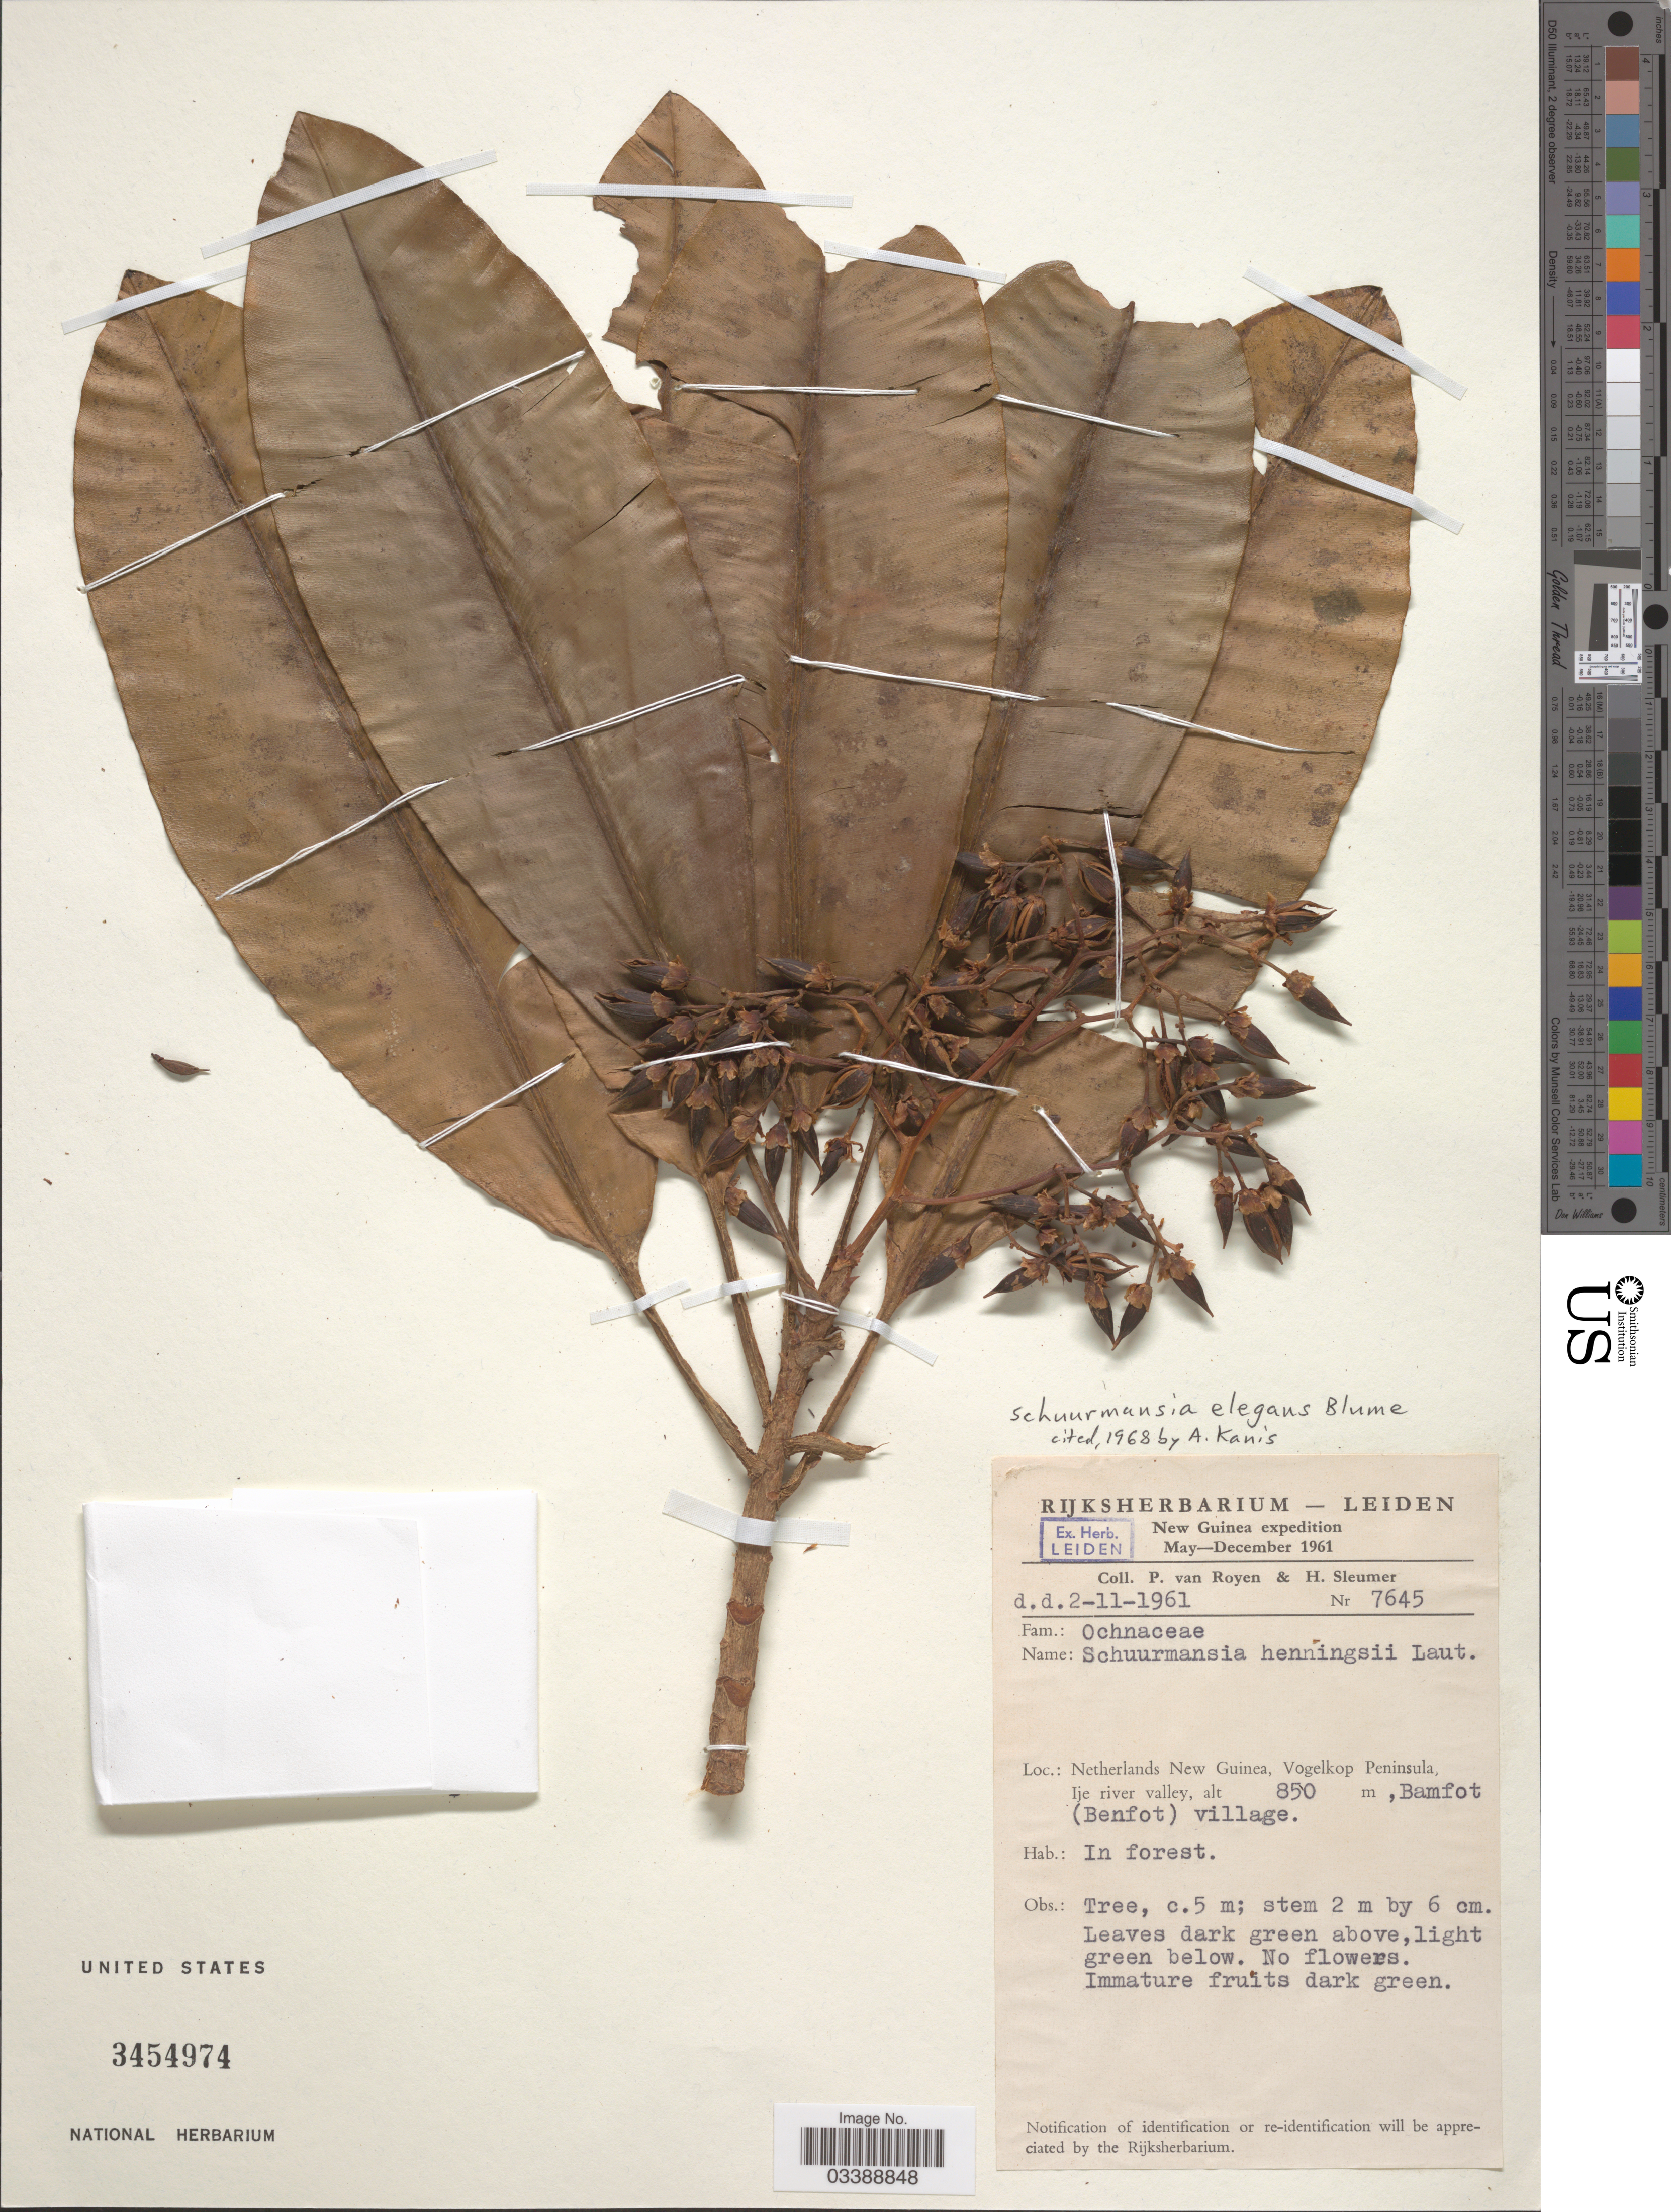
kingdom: Plantae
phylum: Tracheophyta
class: Magnoliopsida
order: Malpighiales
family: Ochnaceae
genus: Schuurmansia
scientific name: Schuurmansia elegans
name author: Blume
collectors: P. van Royen & H. O. Sleumer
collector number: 7645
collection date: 1961-11-02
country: Indonesia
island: New Guinea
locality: Netherlands New Guinea, Vogelkop Peninsula, Ije river valley, Bamfot (Benfot) village.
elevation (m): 850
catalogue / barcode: US 3454974